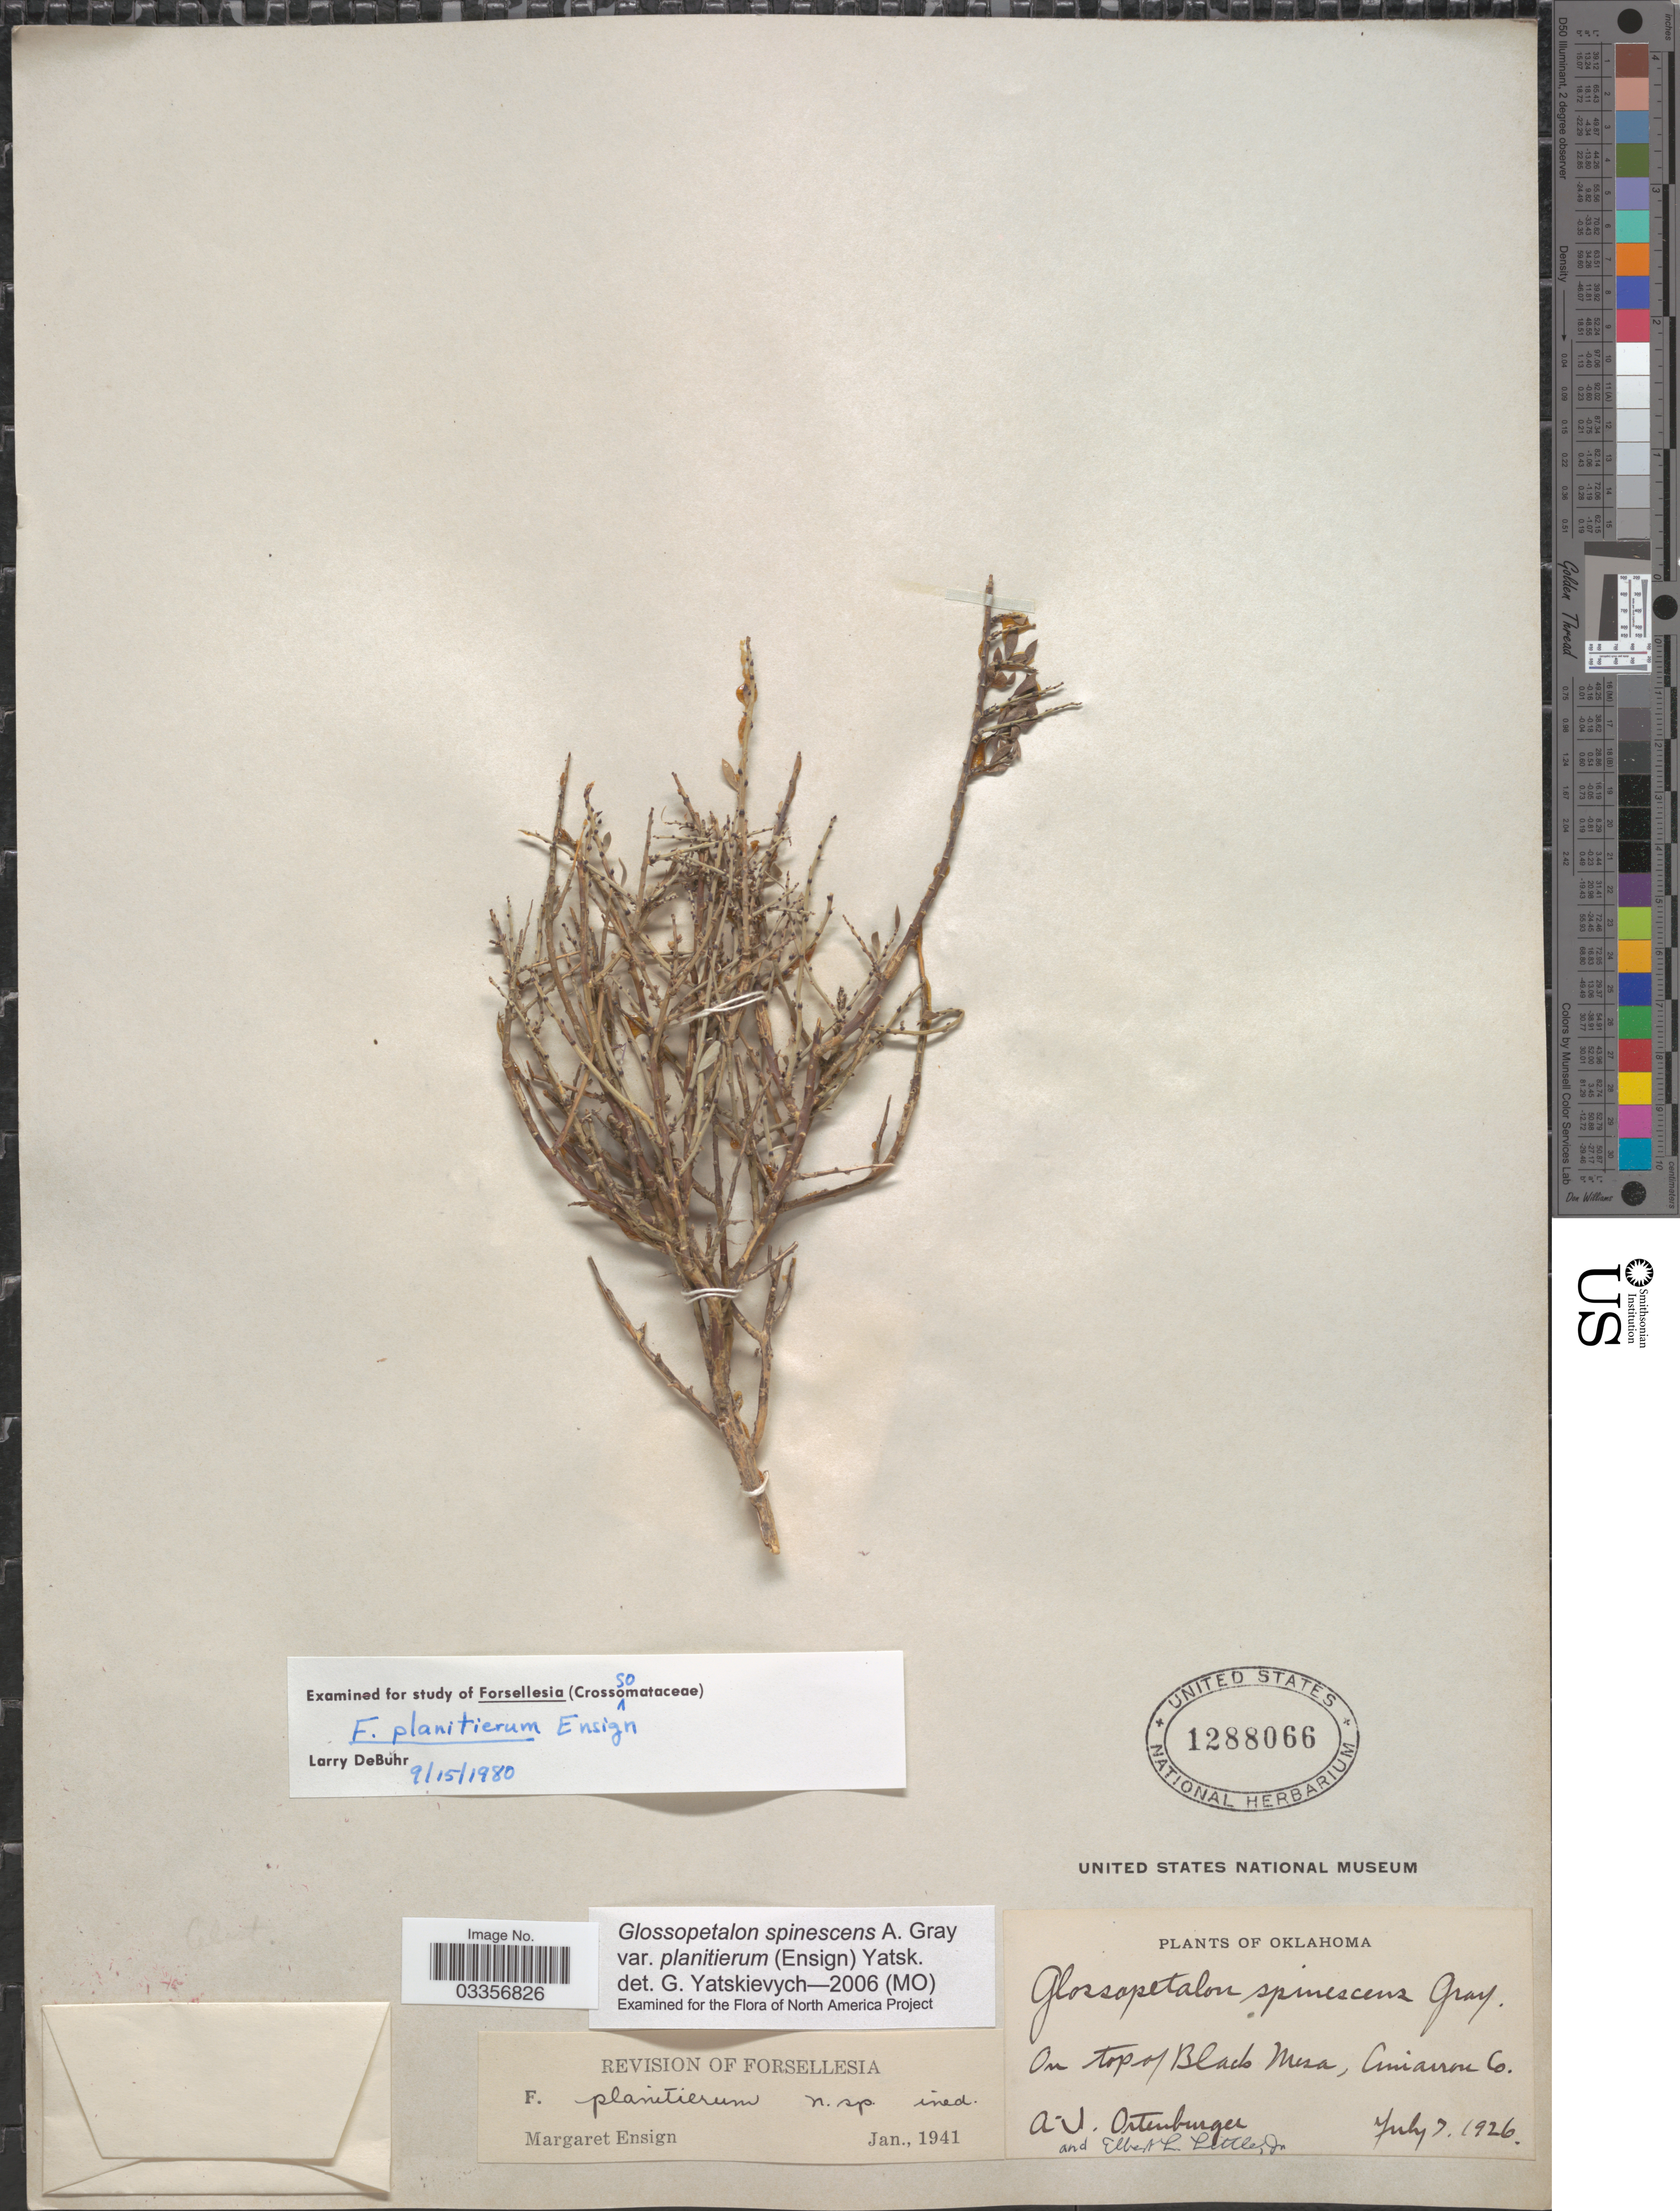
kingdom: Plantae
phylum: Tracheophyta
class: Magnoliopsida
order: Crossosomatales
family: Crossosomataceae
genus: Glossopetalon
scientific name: Glossopetalon spinescens var. planitierum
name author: (Ensign) Yatsk.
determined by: Yatskievych, G.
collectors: A. Ortenburger & E. L. Little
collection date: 1926-07-07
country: United States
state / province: Oklahoma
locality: On top of Black Mesa, Cimarron Co.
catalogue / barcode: US 1288066